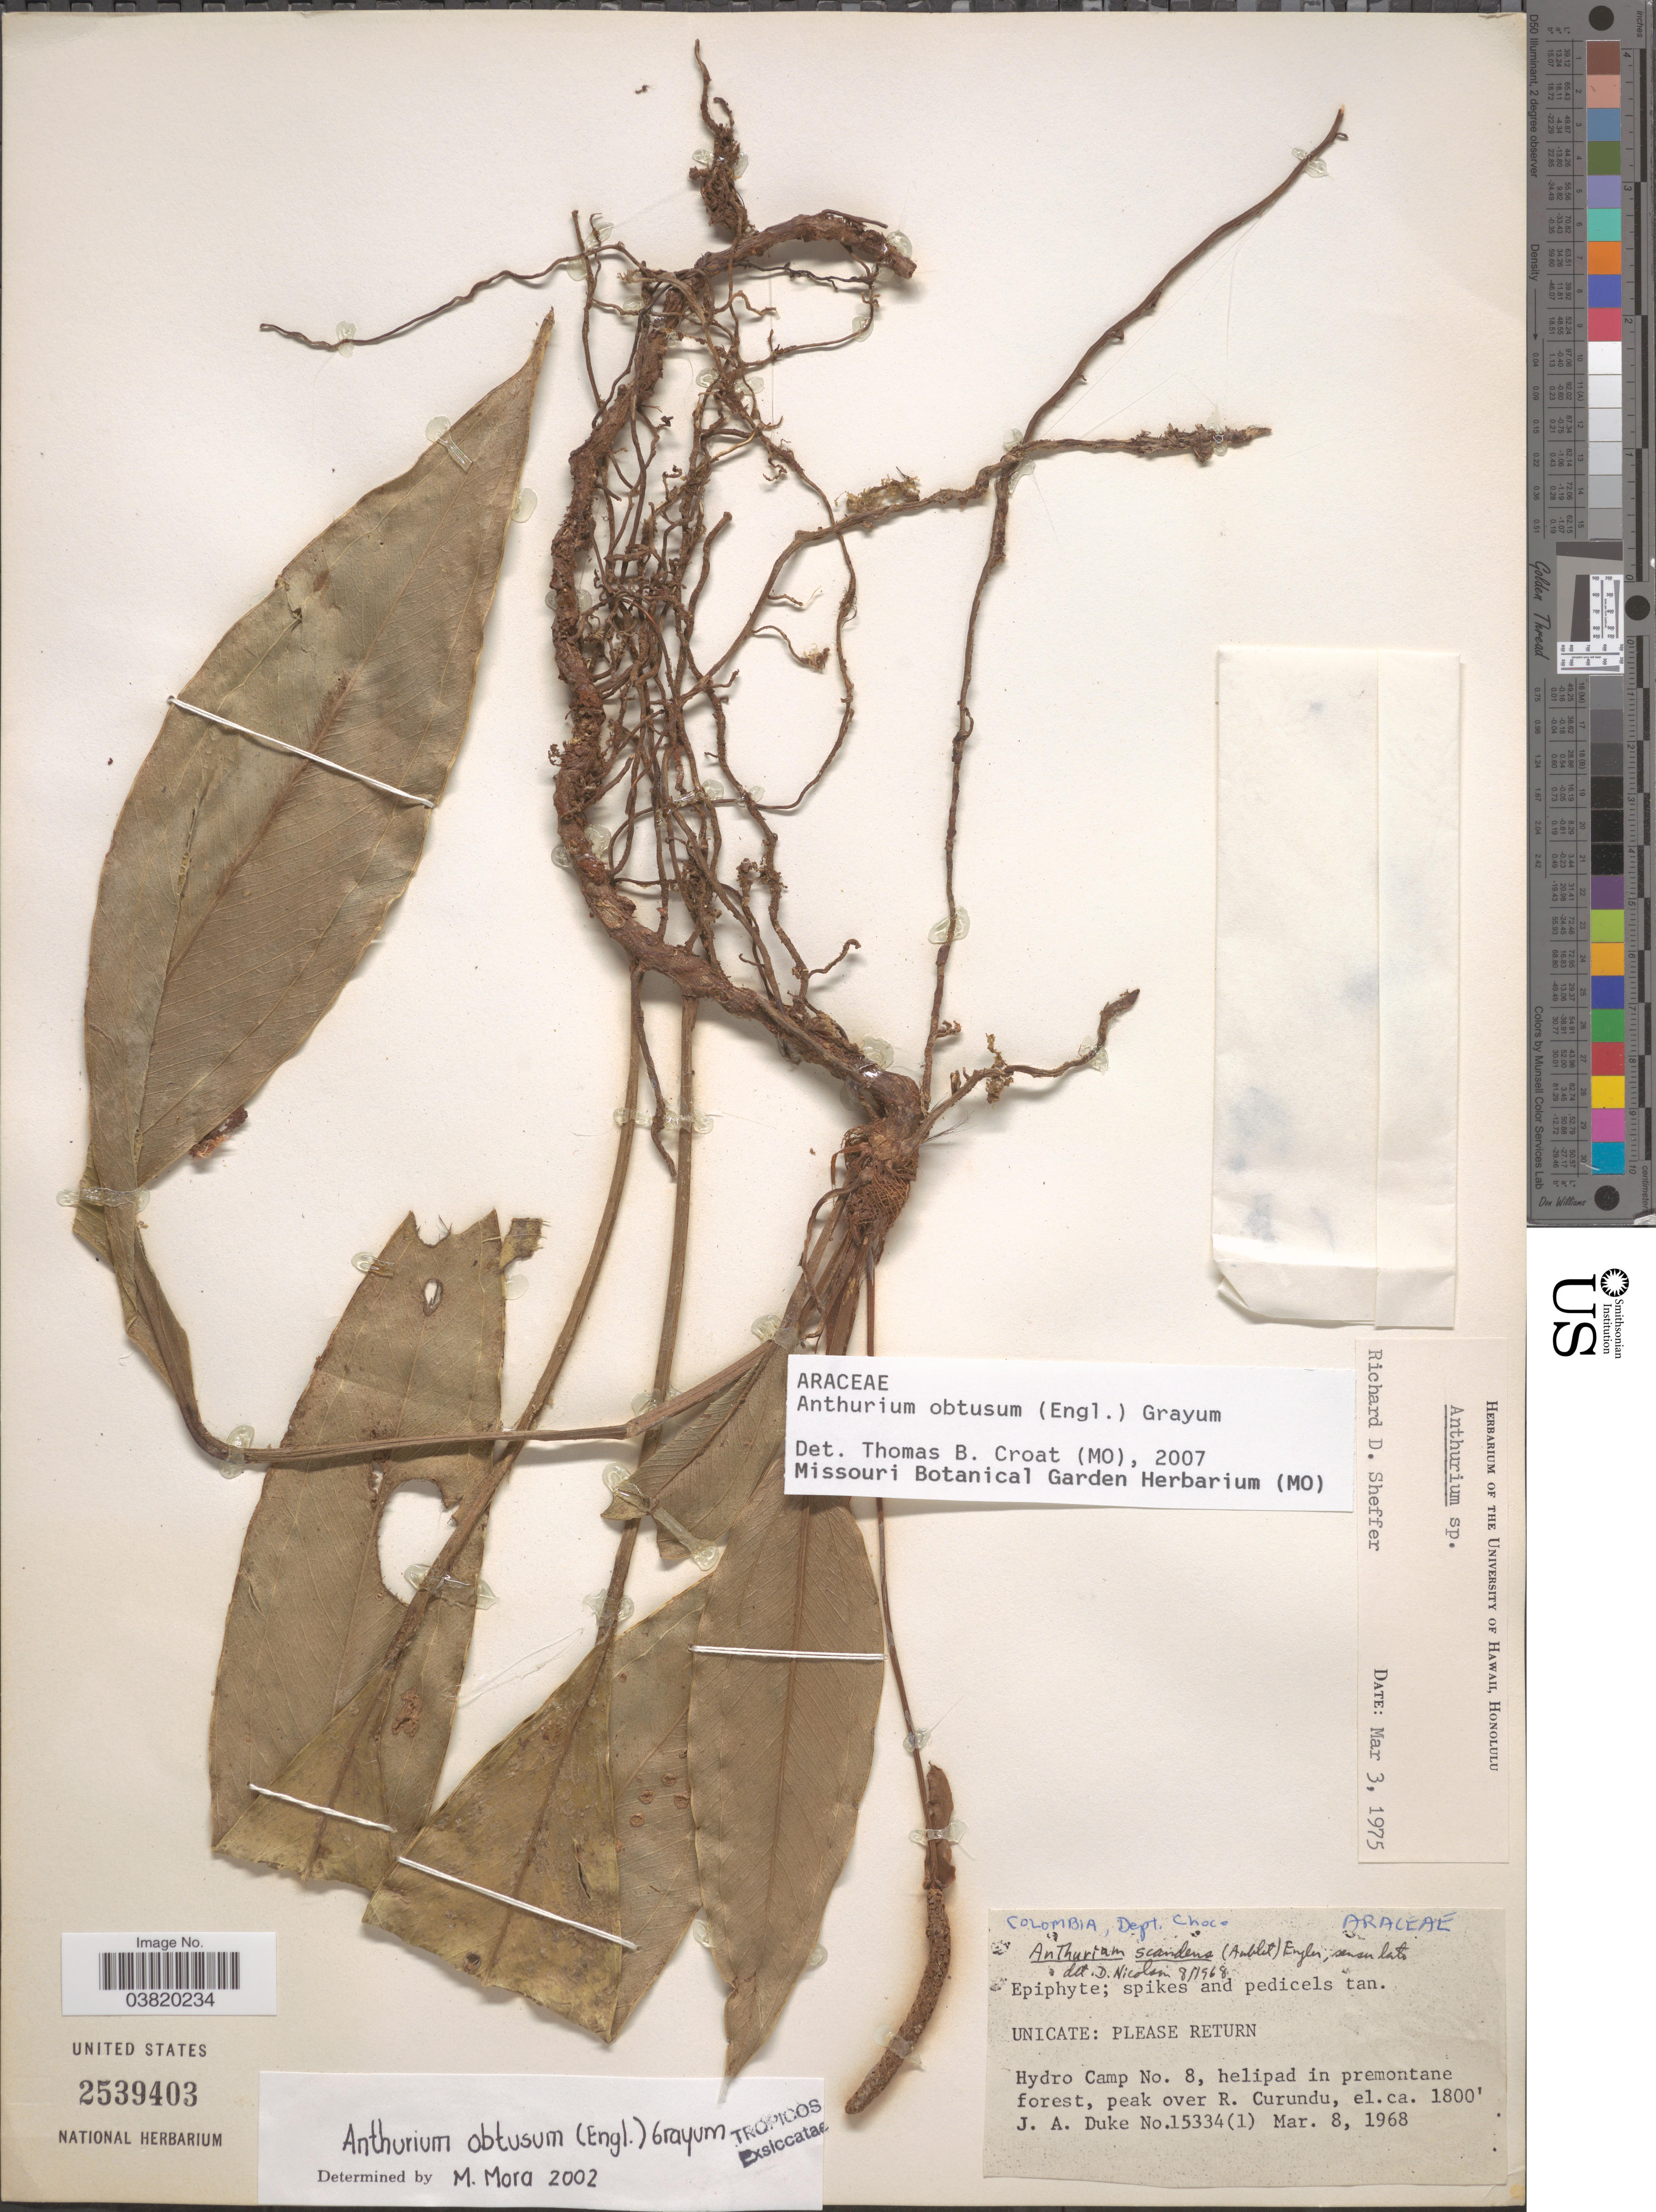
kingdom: Plantae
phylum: Tracheophyta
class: Liliopsida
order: Alismatales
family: Araceae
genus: Anthurium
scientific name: Anthurium obtusatum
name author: Engl.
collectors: J. A. Duke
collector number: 15334 (1)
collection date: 1968-03-08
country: Colombia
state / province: Chocó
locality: Dept. Choco. Hydro Camp No. 8, helipad in premontane forest, peak over R. Curundu.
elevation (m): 549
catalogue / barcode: US 2539403